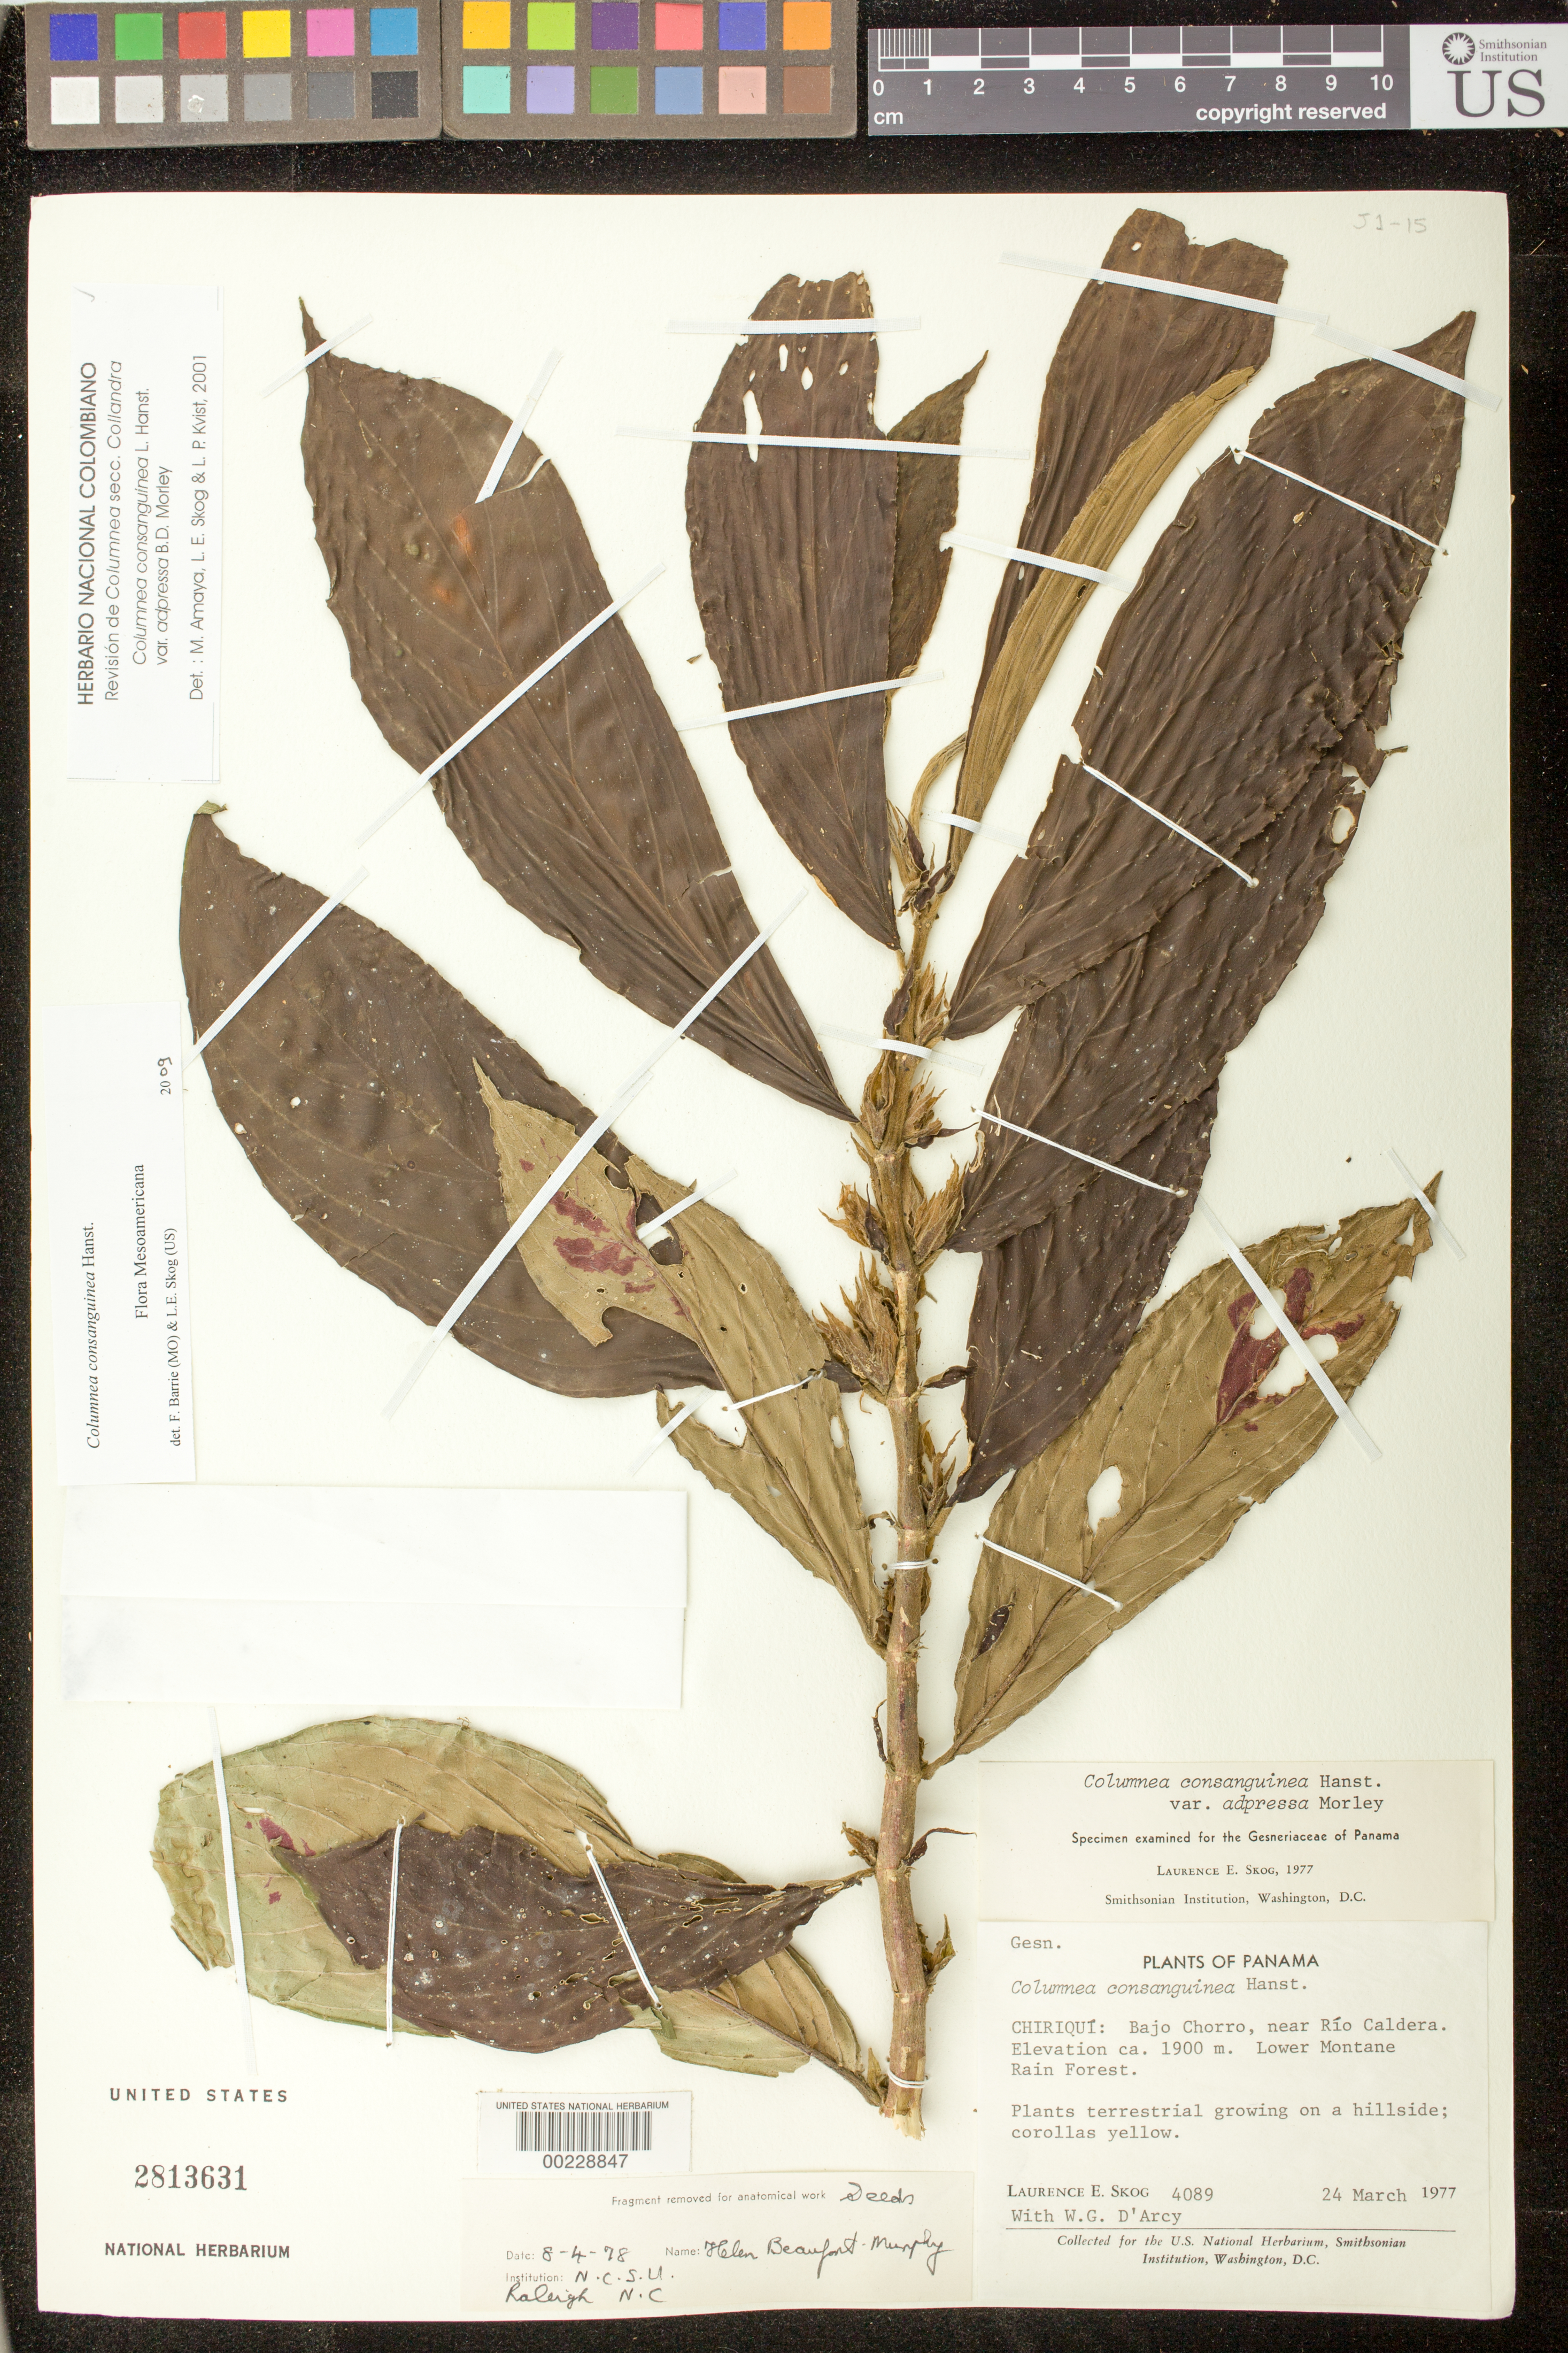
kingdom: Plantae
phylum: Tracheophyta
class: Magnoliopsida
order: Lamiales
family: Gesneriaceae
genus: Columnea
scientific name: Columnea consanguinea var. adpressa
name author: B.D. Morley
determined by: Amaya-Márquez, M.; et al.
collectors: L. E. Skog & W. G. D'Arcy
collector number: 4089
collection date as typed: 24 Mar 1977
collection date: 1977-03-24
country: Panama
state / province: Chiriquí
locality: Bajo Chorro, near Rio Caldera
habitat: Lower montane rain forest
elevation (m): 1900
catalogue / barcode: US 2813631